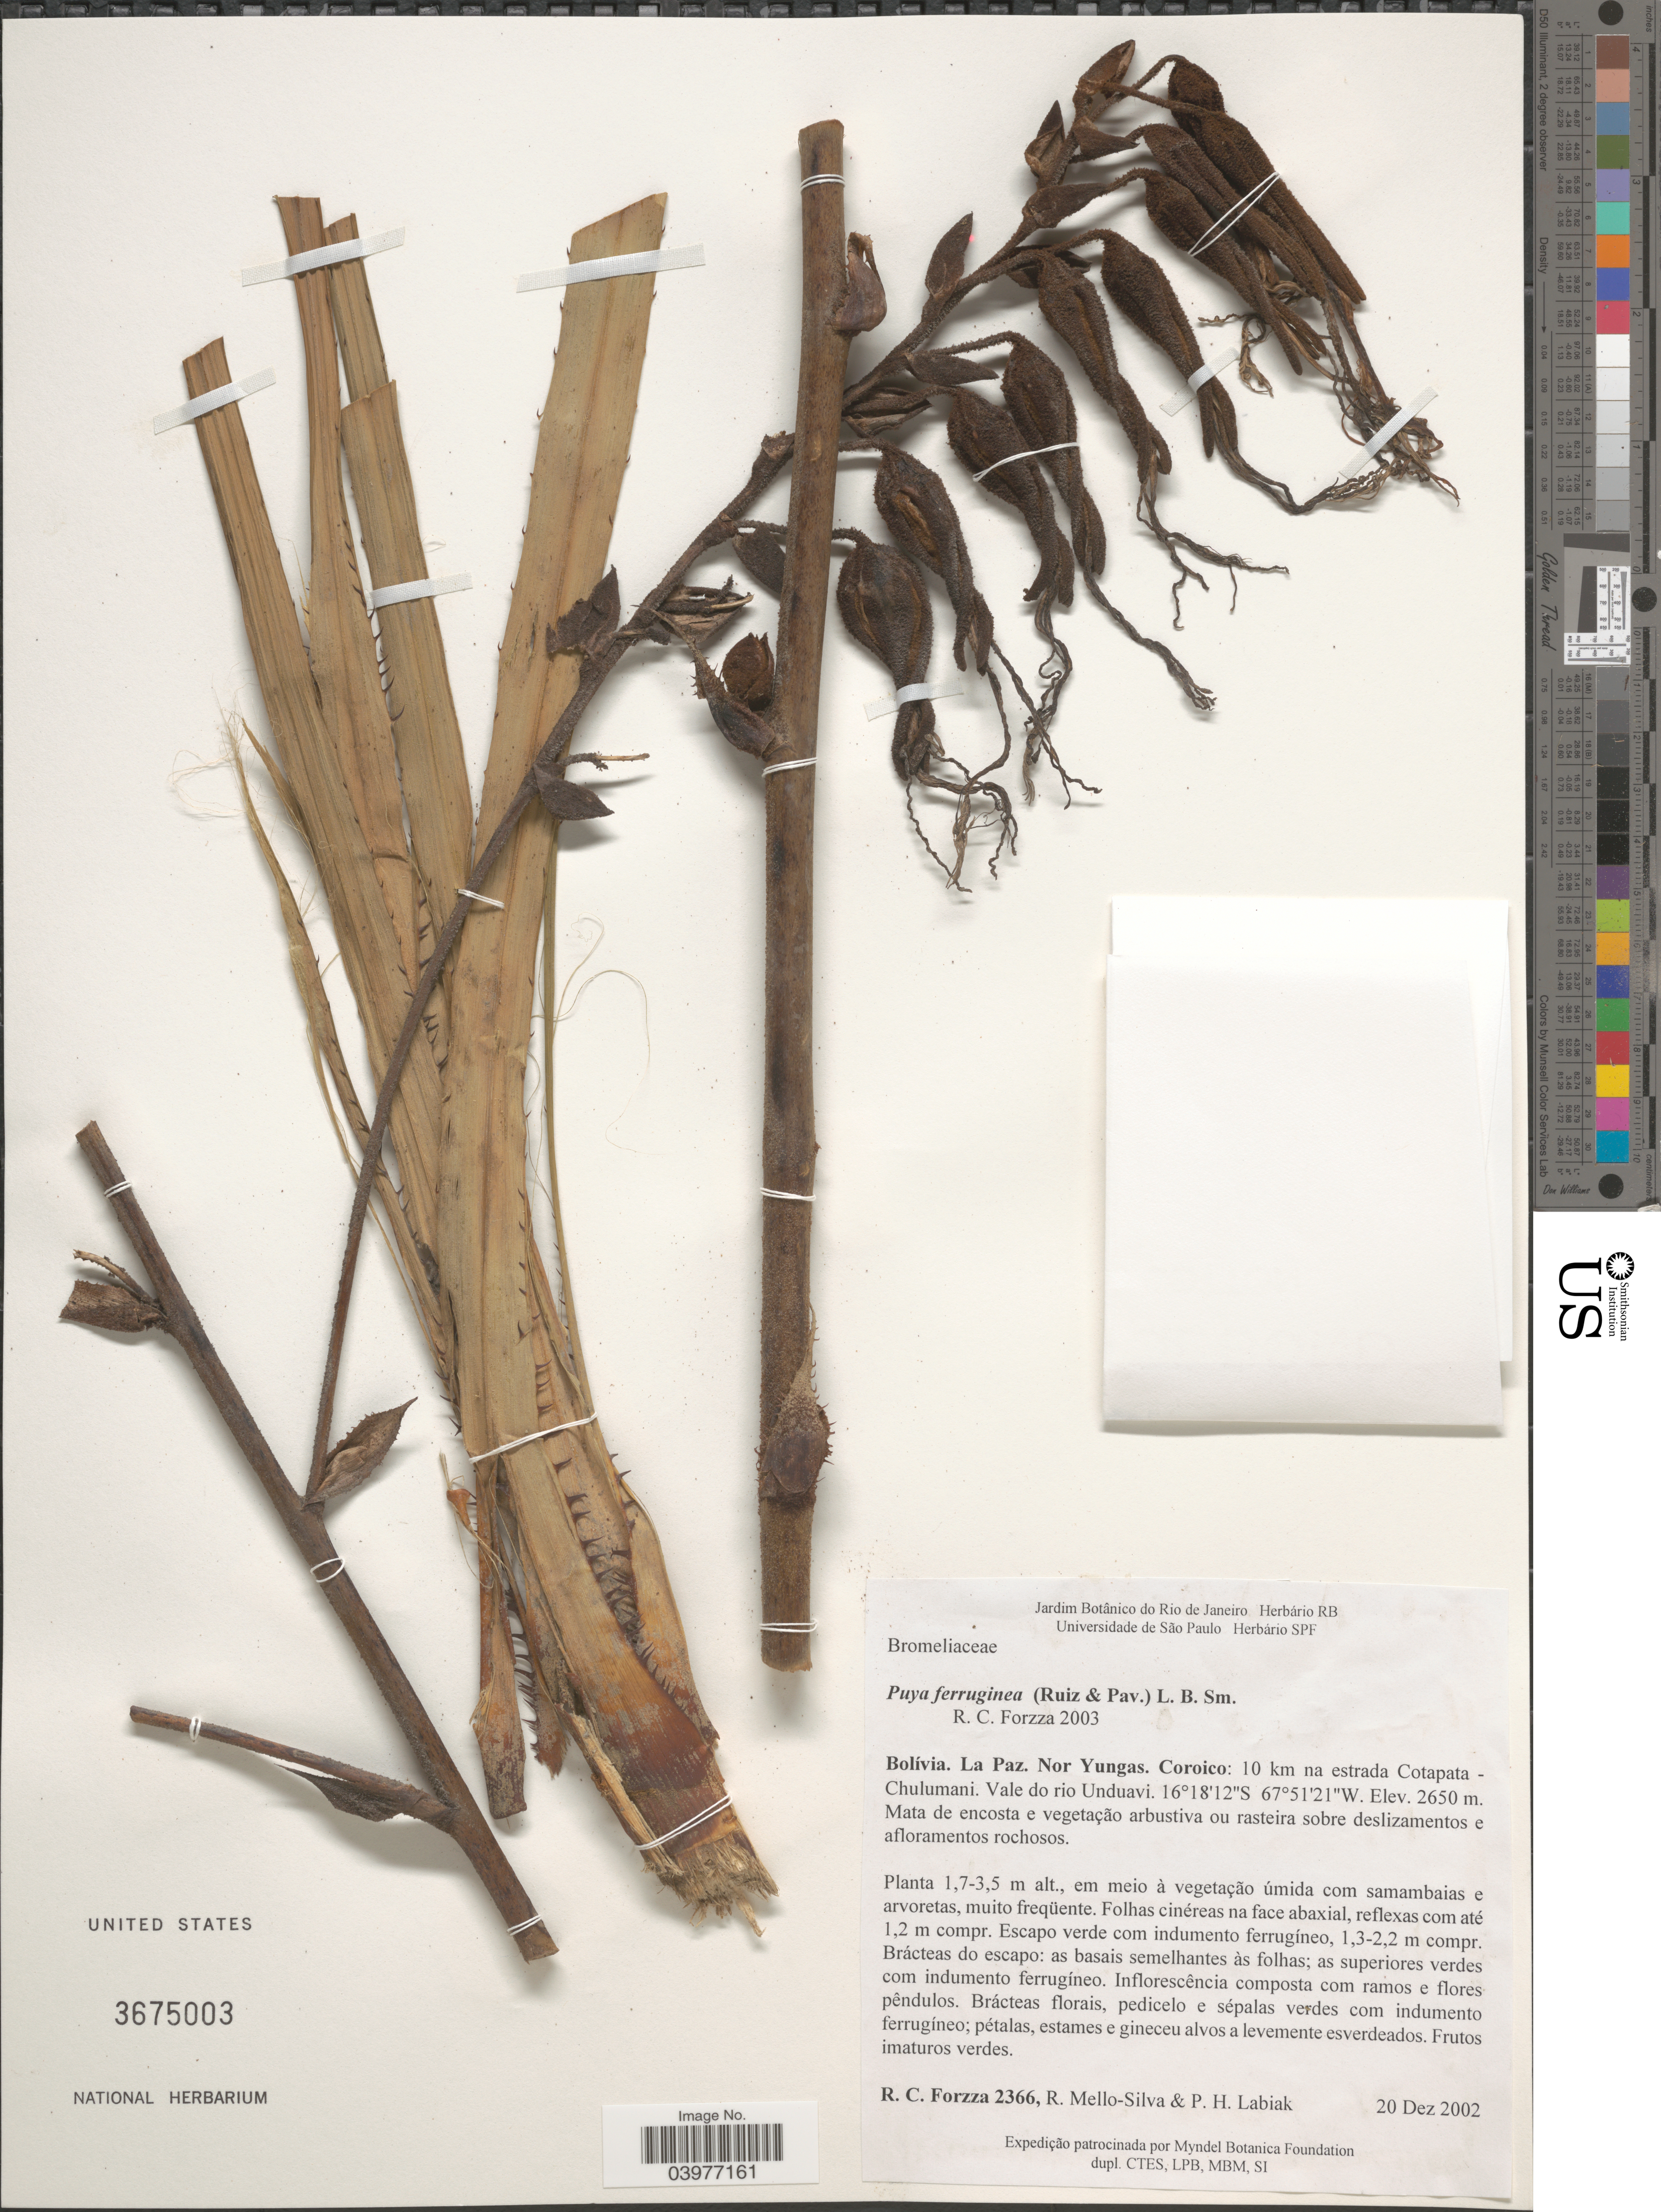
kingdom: Plantae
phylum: Tracheophyta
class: Liliopsida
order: Poales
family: Bromeliaceae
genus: Puya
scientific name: Puya ferruginea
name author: (Ruiz & Pav.) L.B. Sm.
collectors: R. C. Forzza, R. Mello-Silva & P. H. Labiak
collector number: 2366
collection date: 2002-12-20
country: Bolivia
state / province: La Paz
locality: Nor Yungas. Coroico: 10 km na estrada Cotapata - Chulumani. Vale do rio Unduavi.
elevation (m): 2650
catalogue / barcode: US 3675003